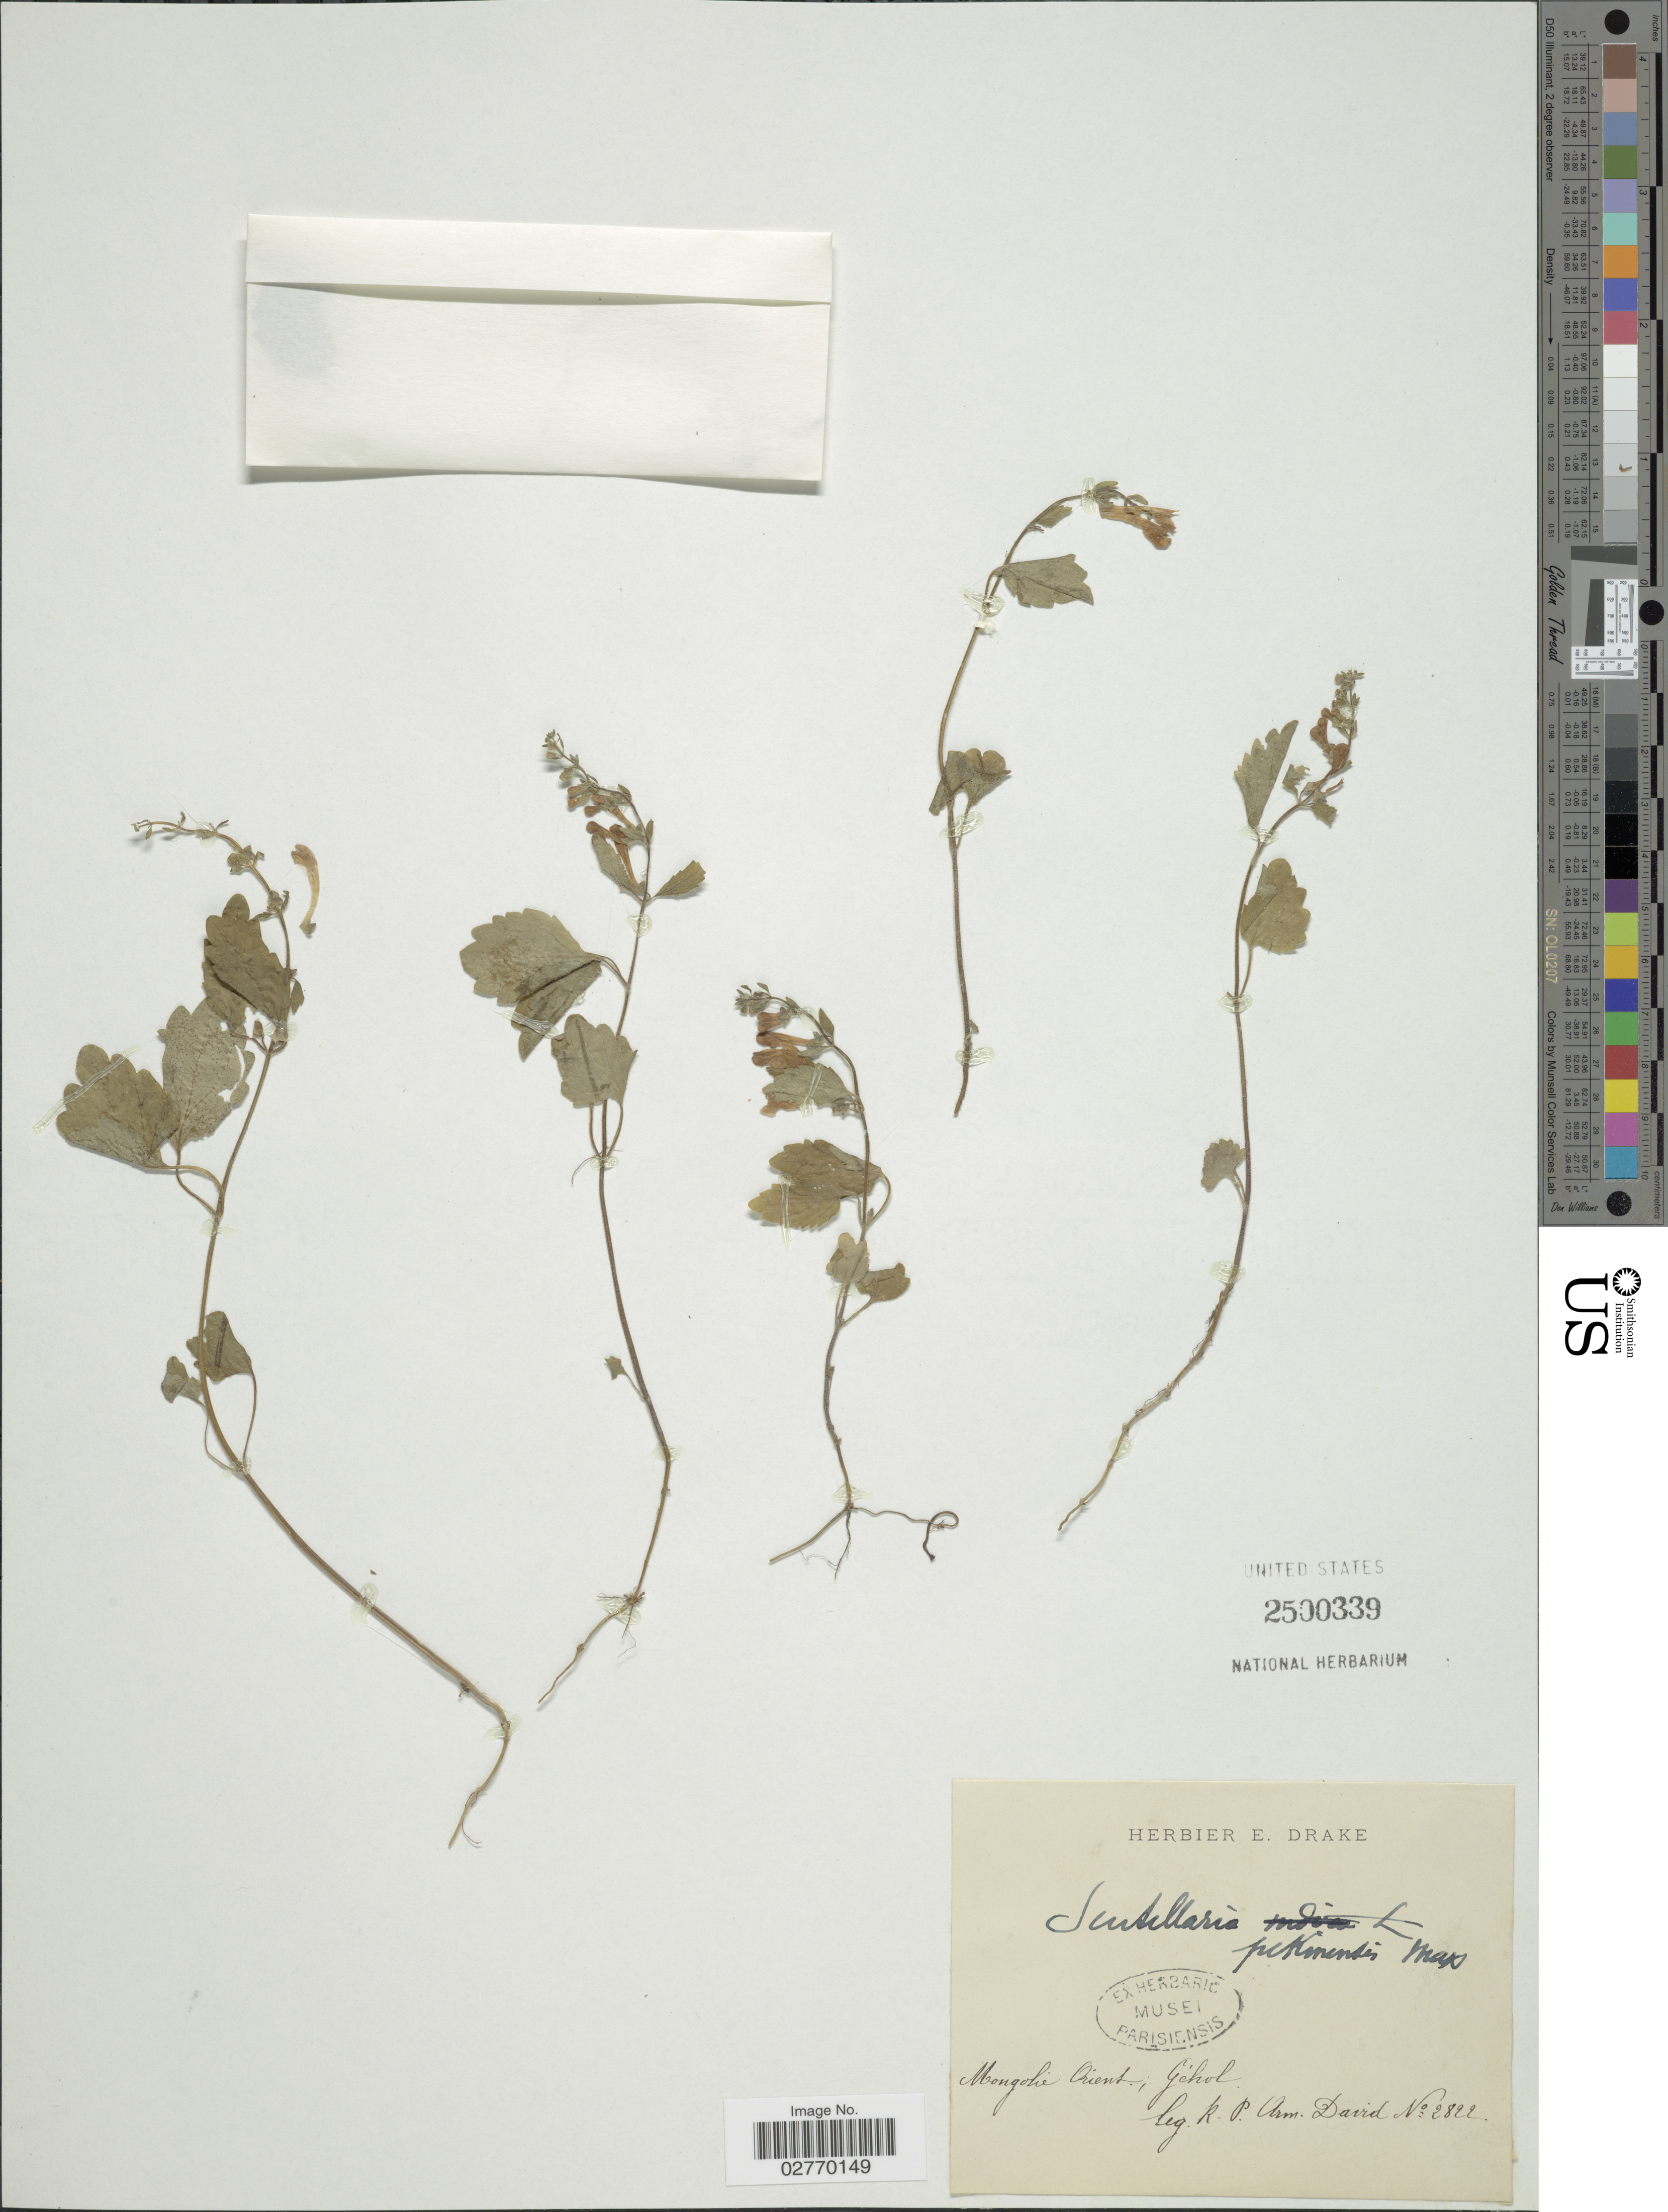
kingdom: Plantae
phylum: Tracheophyta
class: Magnoliopsida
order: Lamiales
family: Lamiaceae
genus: Scutellaria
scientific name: Scutellaria pekinensis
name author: Maxim.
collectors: R. David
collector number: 2822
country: Mongolia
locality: Mongolie Orient., Géhol.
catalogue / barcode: US 2500339